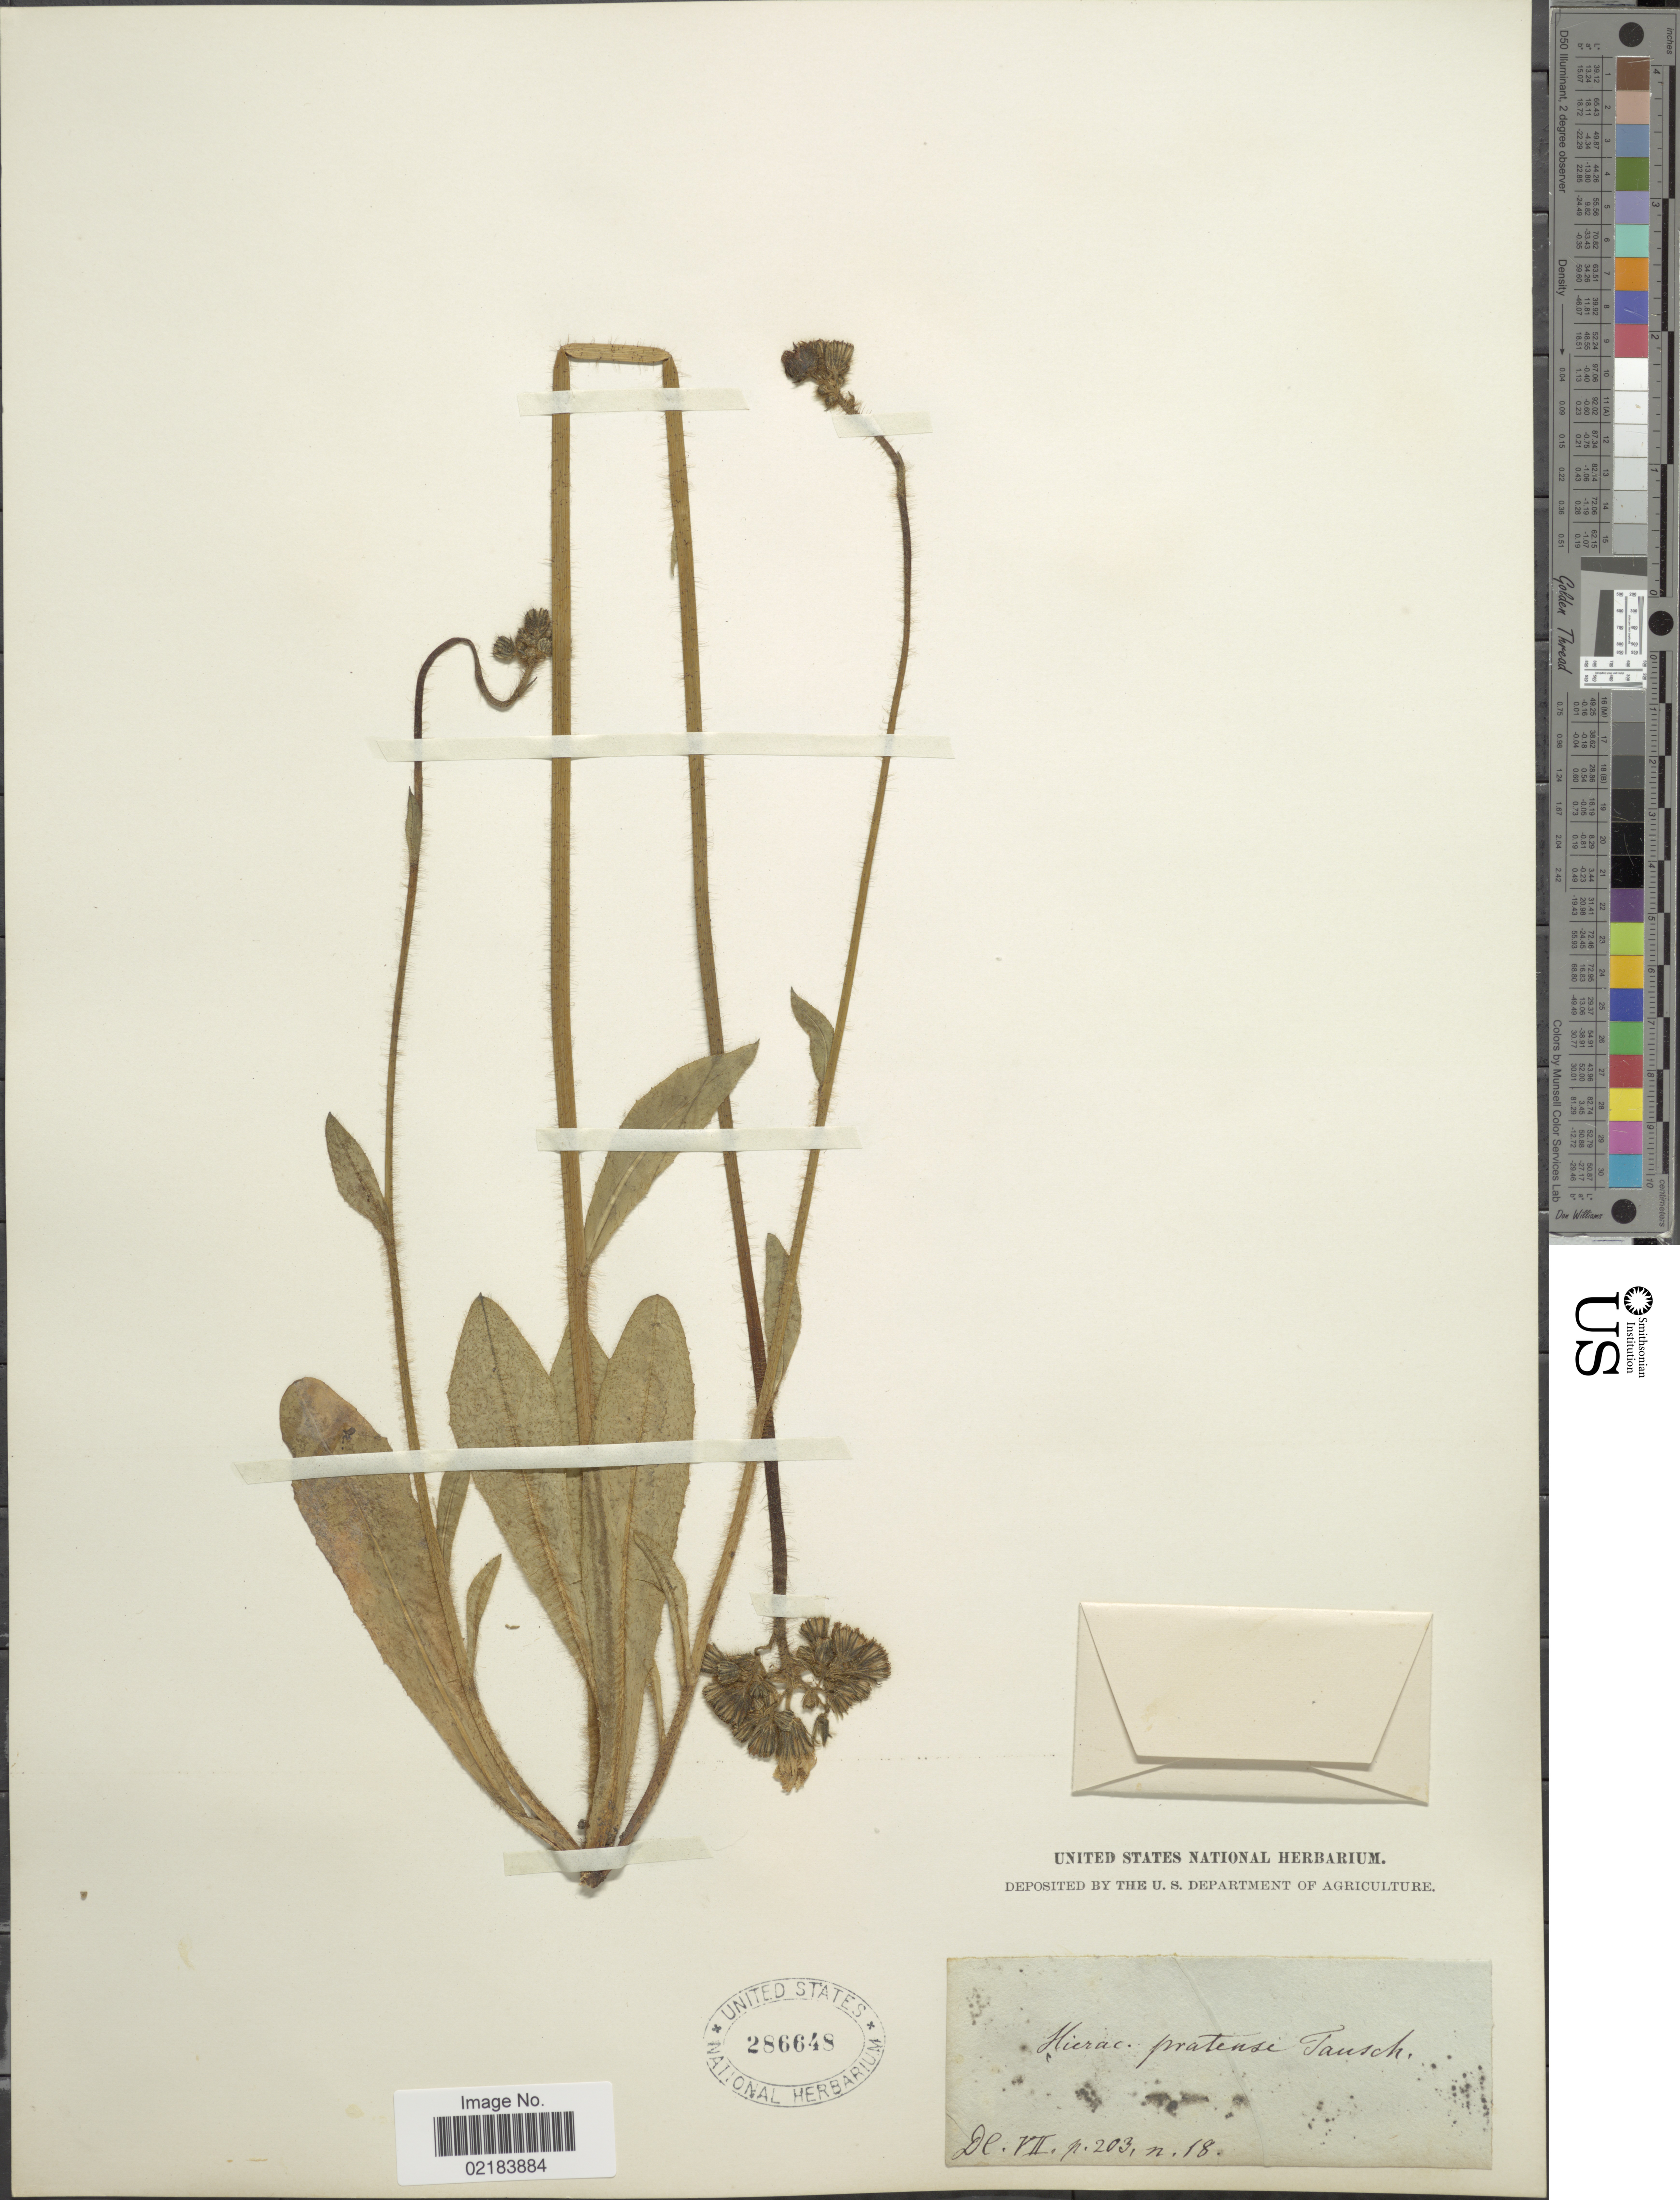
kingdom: Plantae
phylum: Tracheophyta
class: Magnoliopsida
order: Asterales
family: Asteraceae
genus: Pilosella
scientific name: Pilosella caespitosa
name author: (Dumort.) P. D. Sell & C. West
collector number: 18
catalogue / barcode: US 286648